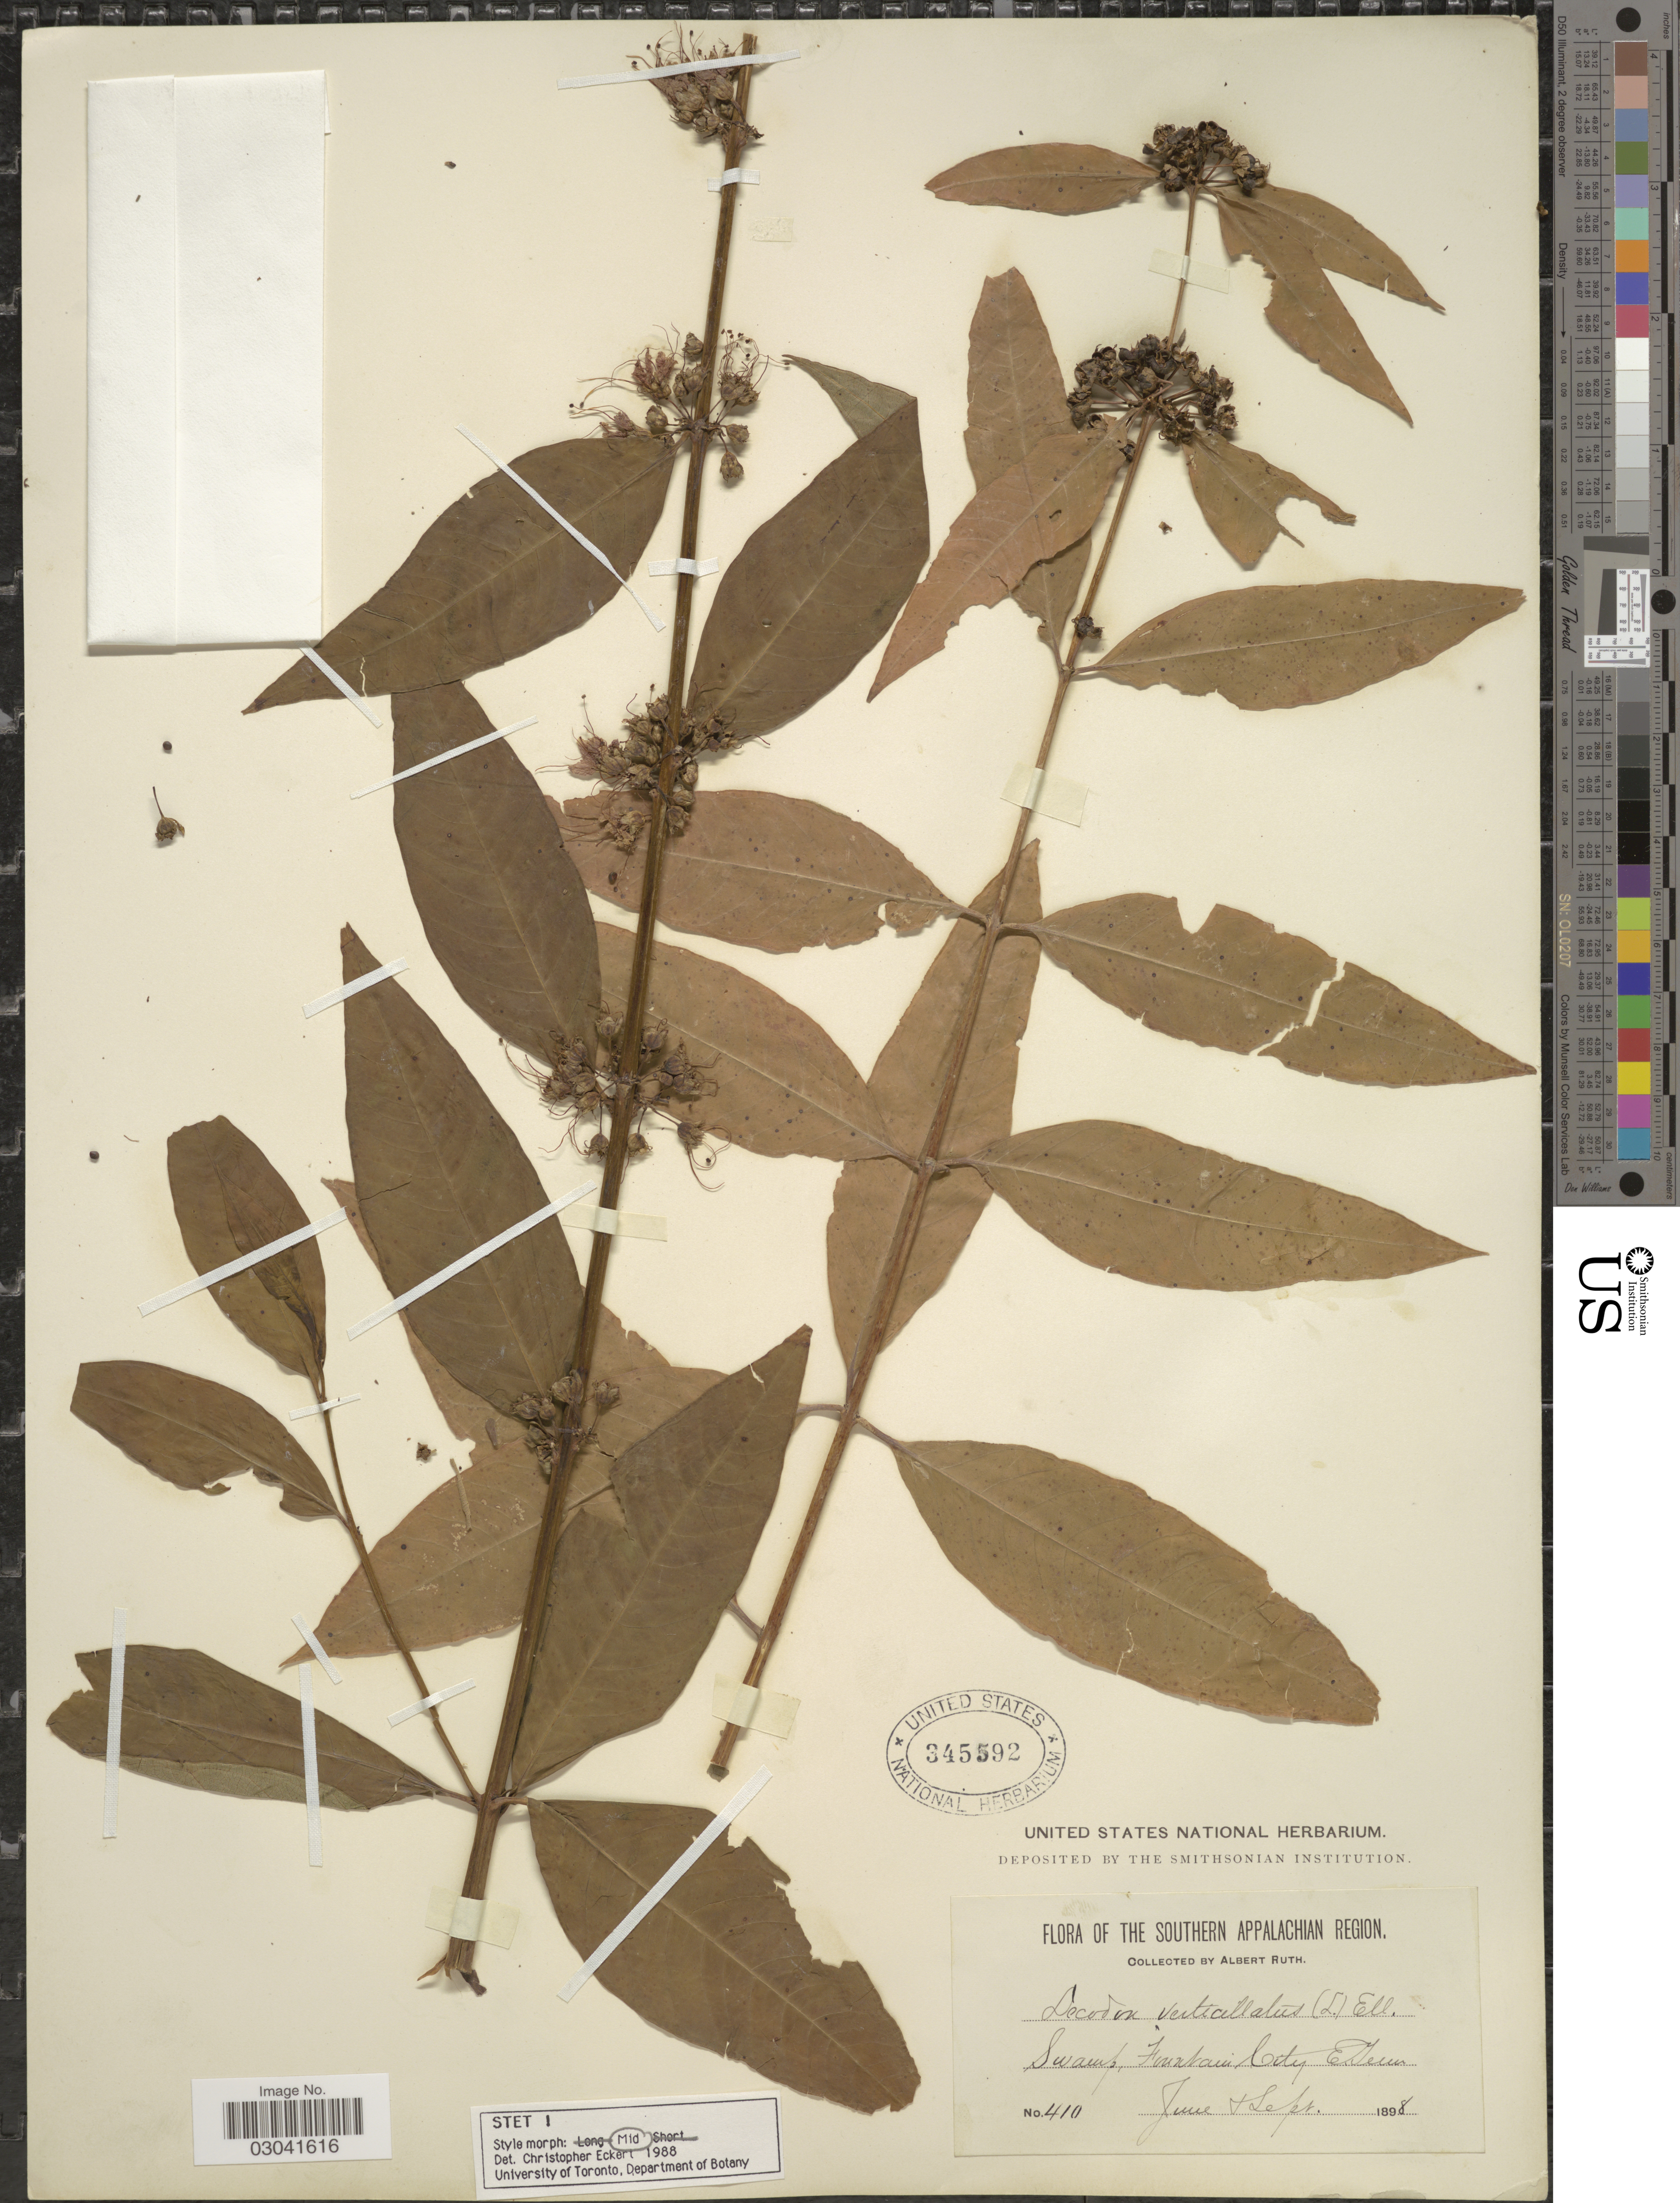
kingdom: Plantae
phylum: Tracheophyta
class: Magnoliopsida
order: Myrtales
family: Lythraceae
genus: Decodon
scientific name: Decodon verticillatus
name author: (L.) Elliott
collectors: A. Ruth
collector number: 410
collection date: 1898-06/1898-09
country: United States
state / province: Tennessee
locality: Swamp, Fountain City, E. Tenn.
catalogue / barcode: US 345592